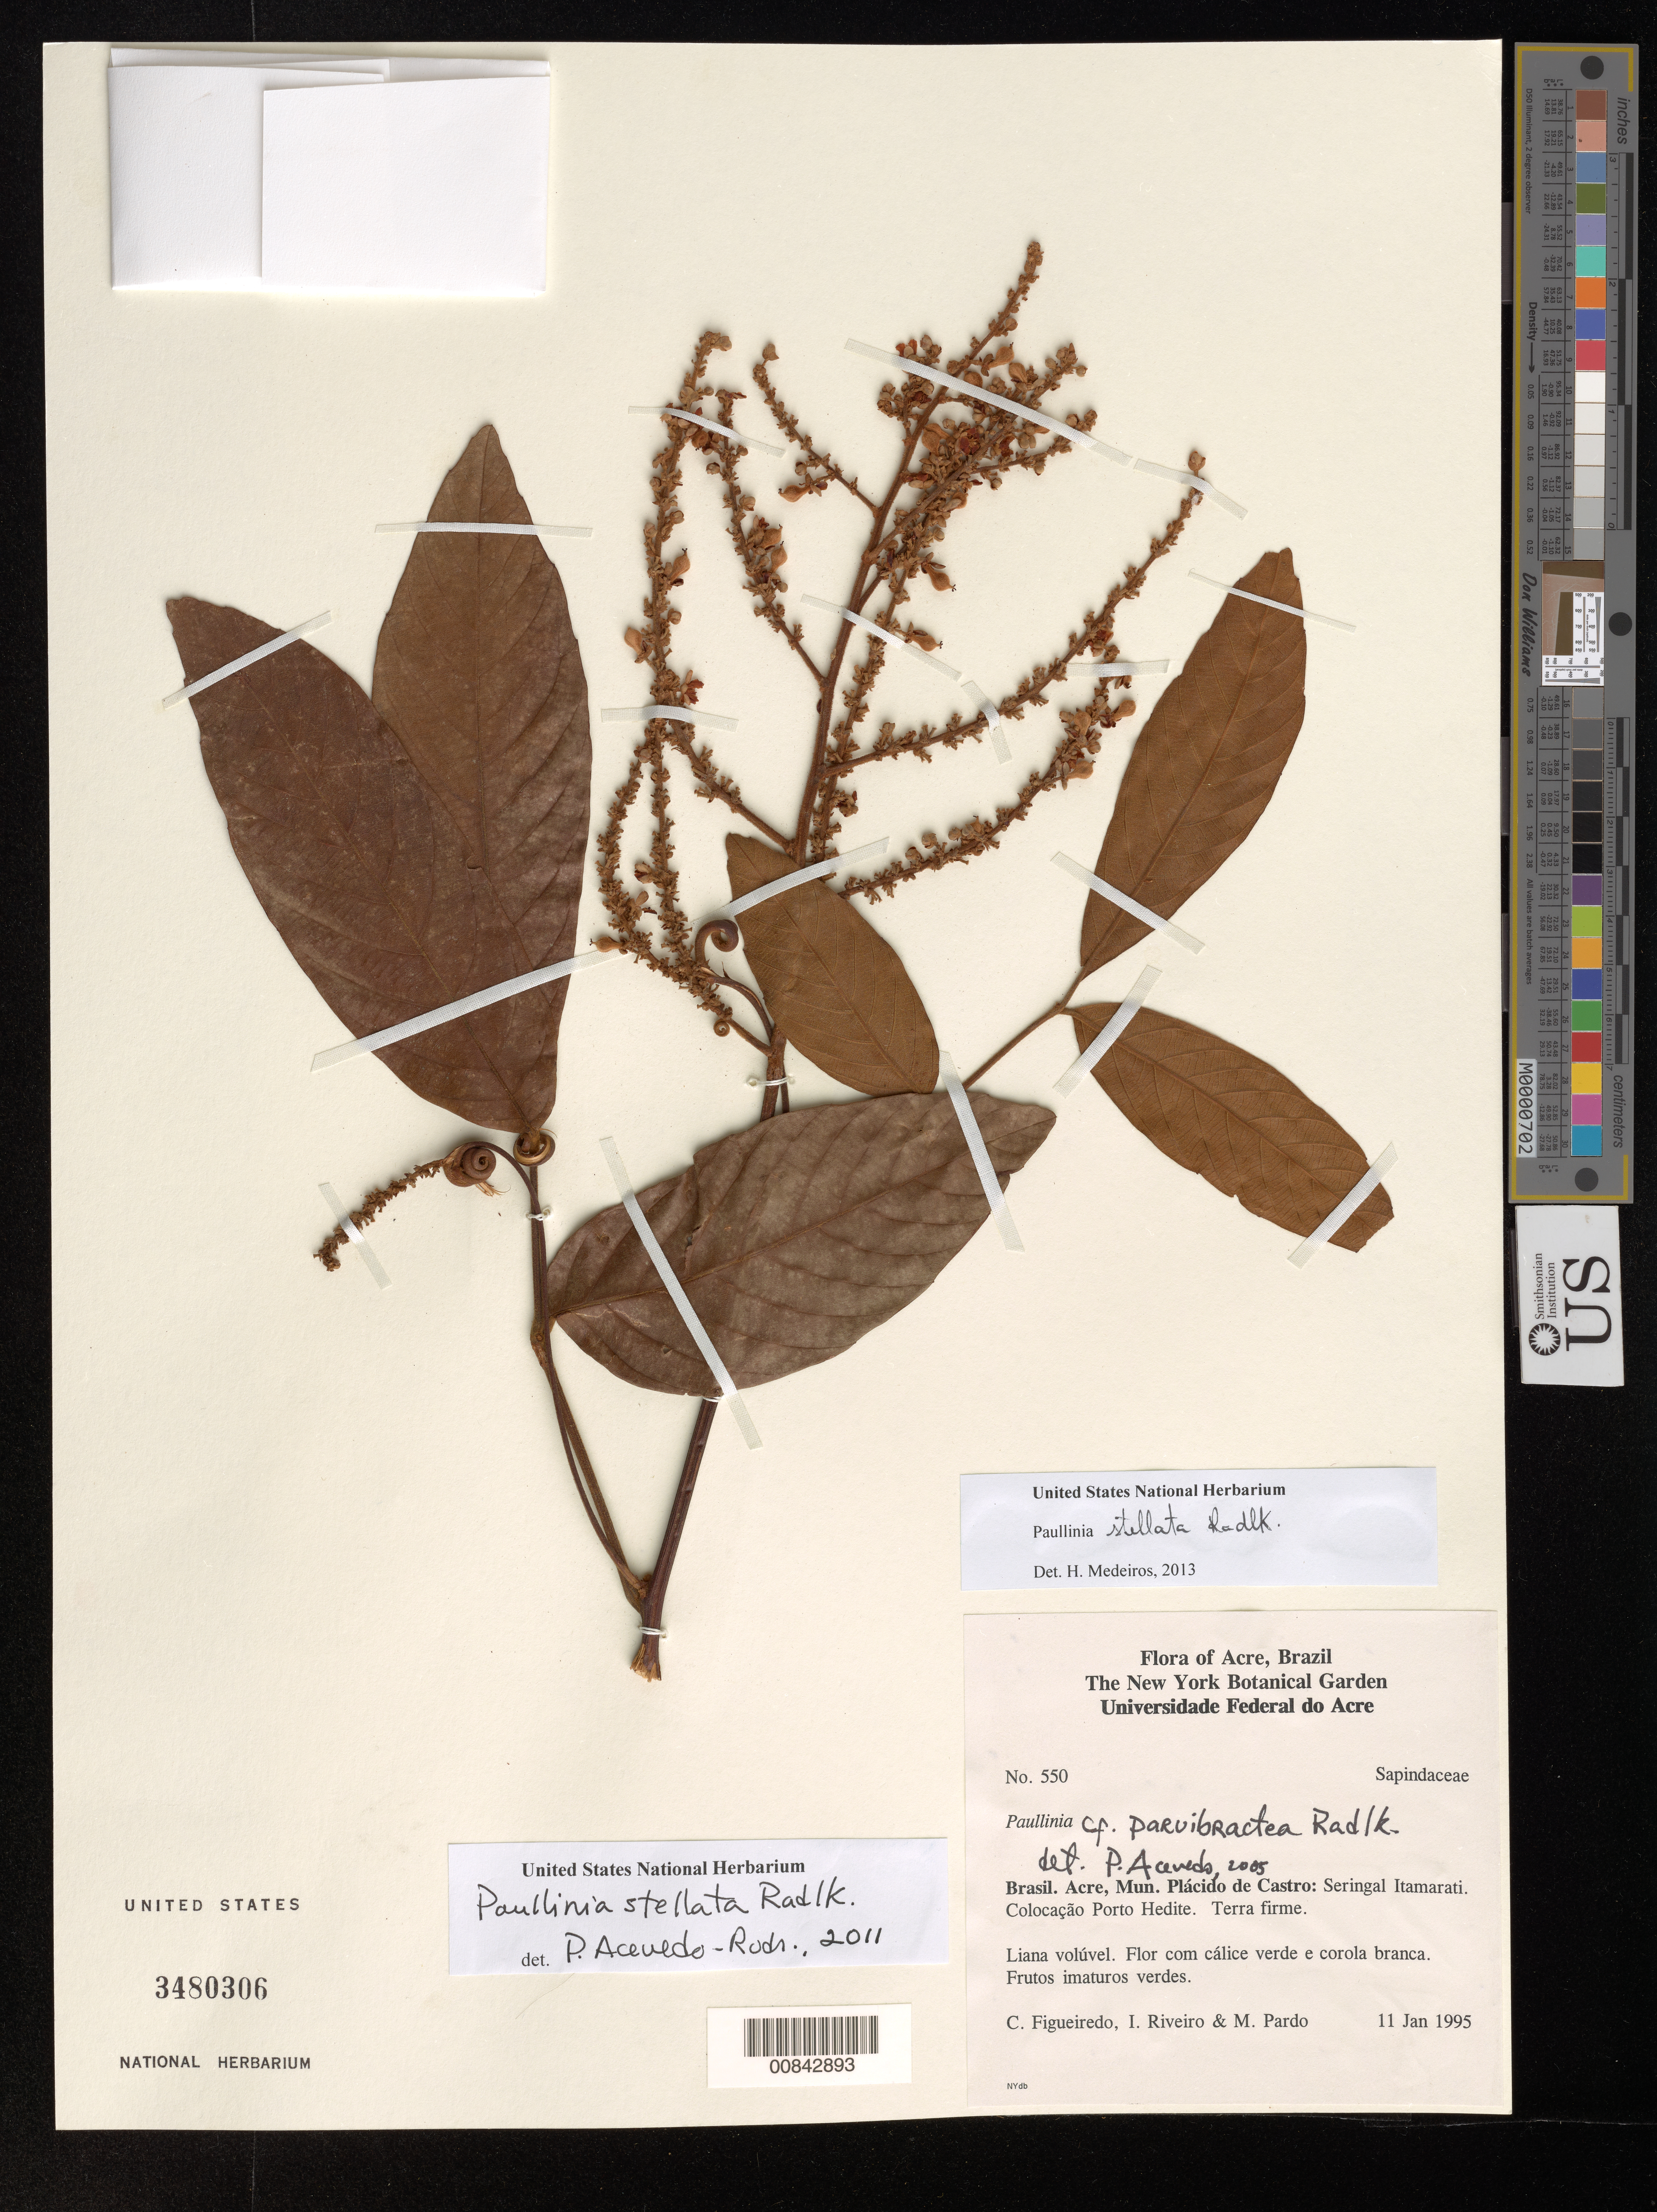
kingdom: Plantae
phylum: Tracheophyta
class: Magnoliopsida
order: Sapindales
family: Sapindaceae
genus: Paullinia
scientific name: Paullinia parvibractea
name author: Radlk.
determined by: Acevedo-Rodríguez, P., (BOT), Smithsonian Institution - National Museum of Natural History (UNITED STATES)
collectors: C. Figueiredo, I. Rivero & M. Pardo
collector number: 550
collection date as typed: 11 Jan 1995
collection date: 1995-01-11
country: Brazil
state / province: Acre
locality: Mun. Plácido de Castro. Seringal Itamaratí. Colocação Porto Hedite.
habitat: Terra firme.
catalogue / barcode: US 3480306